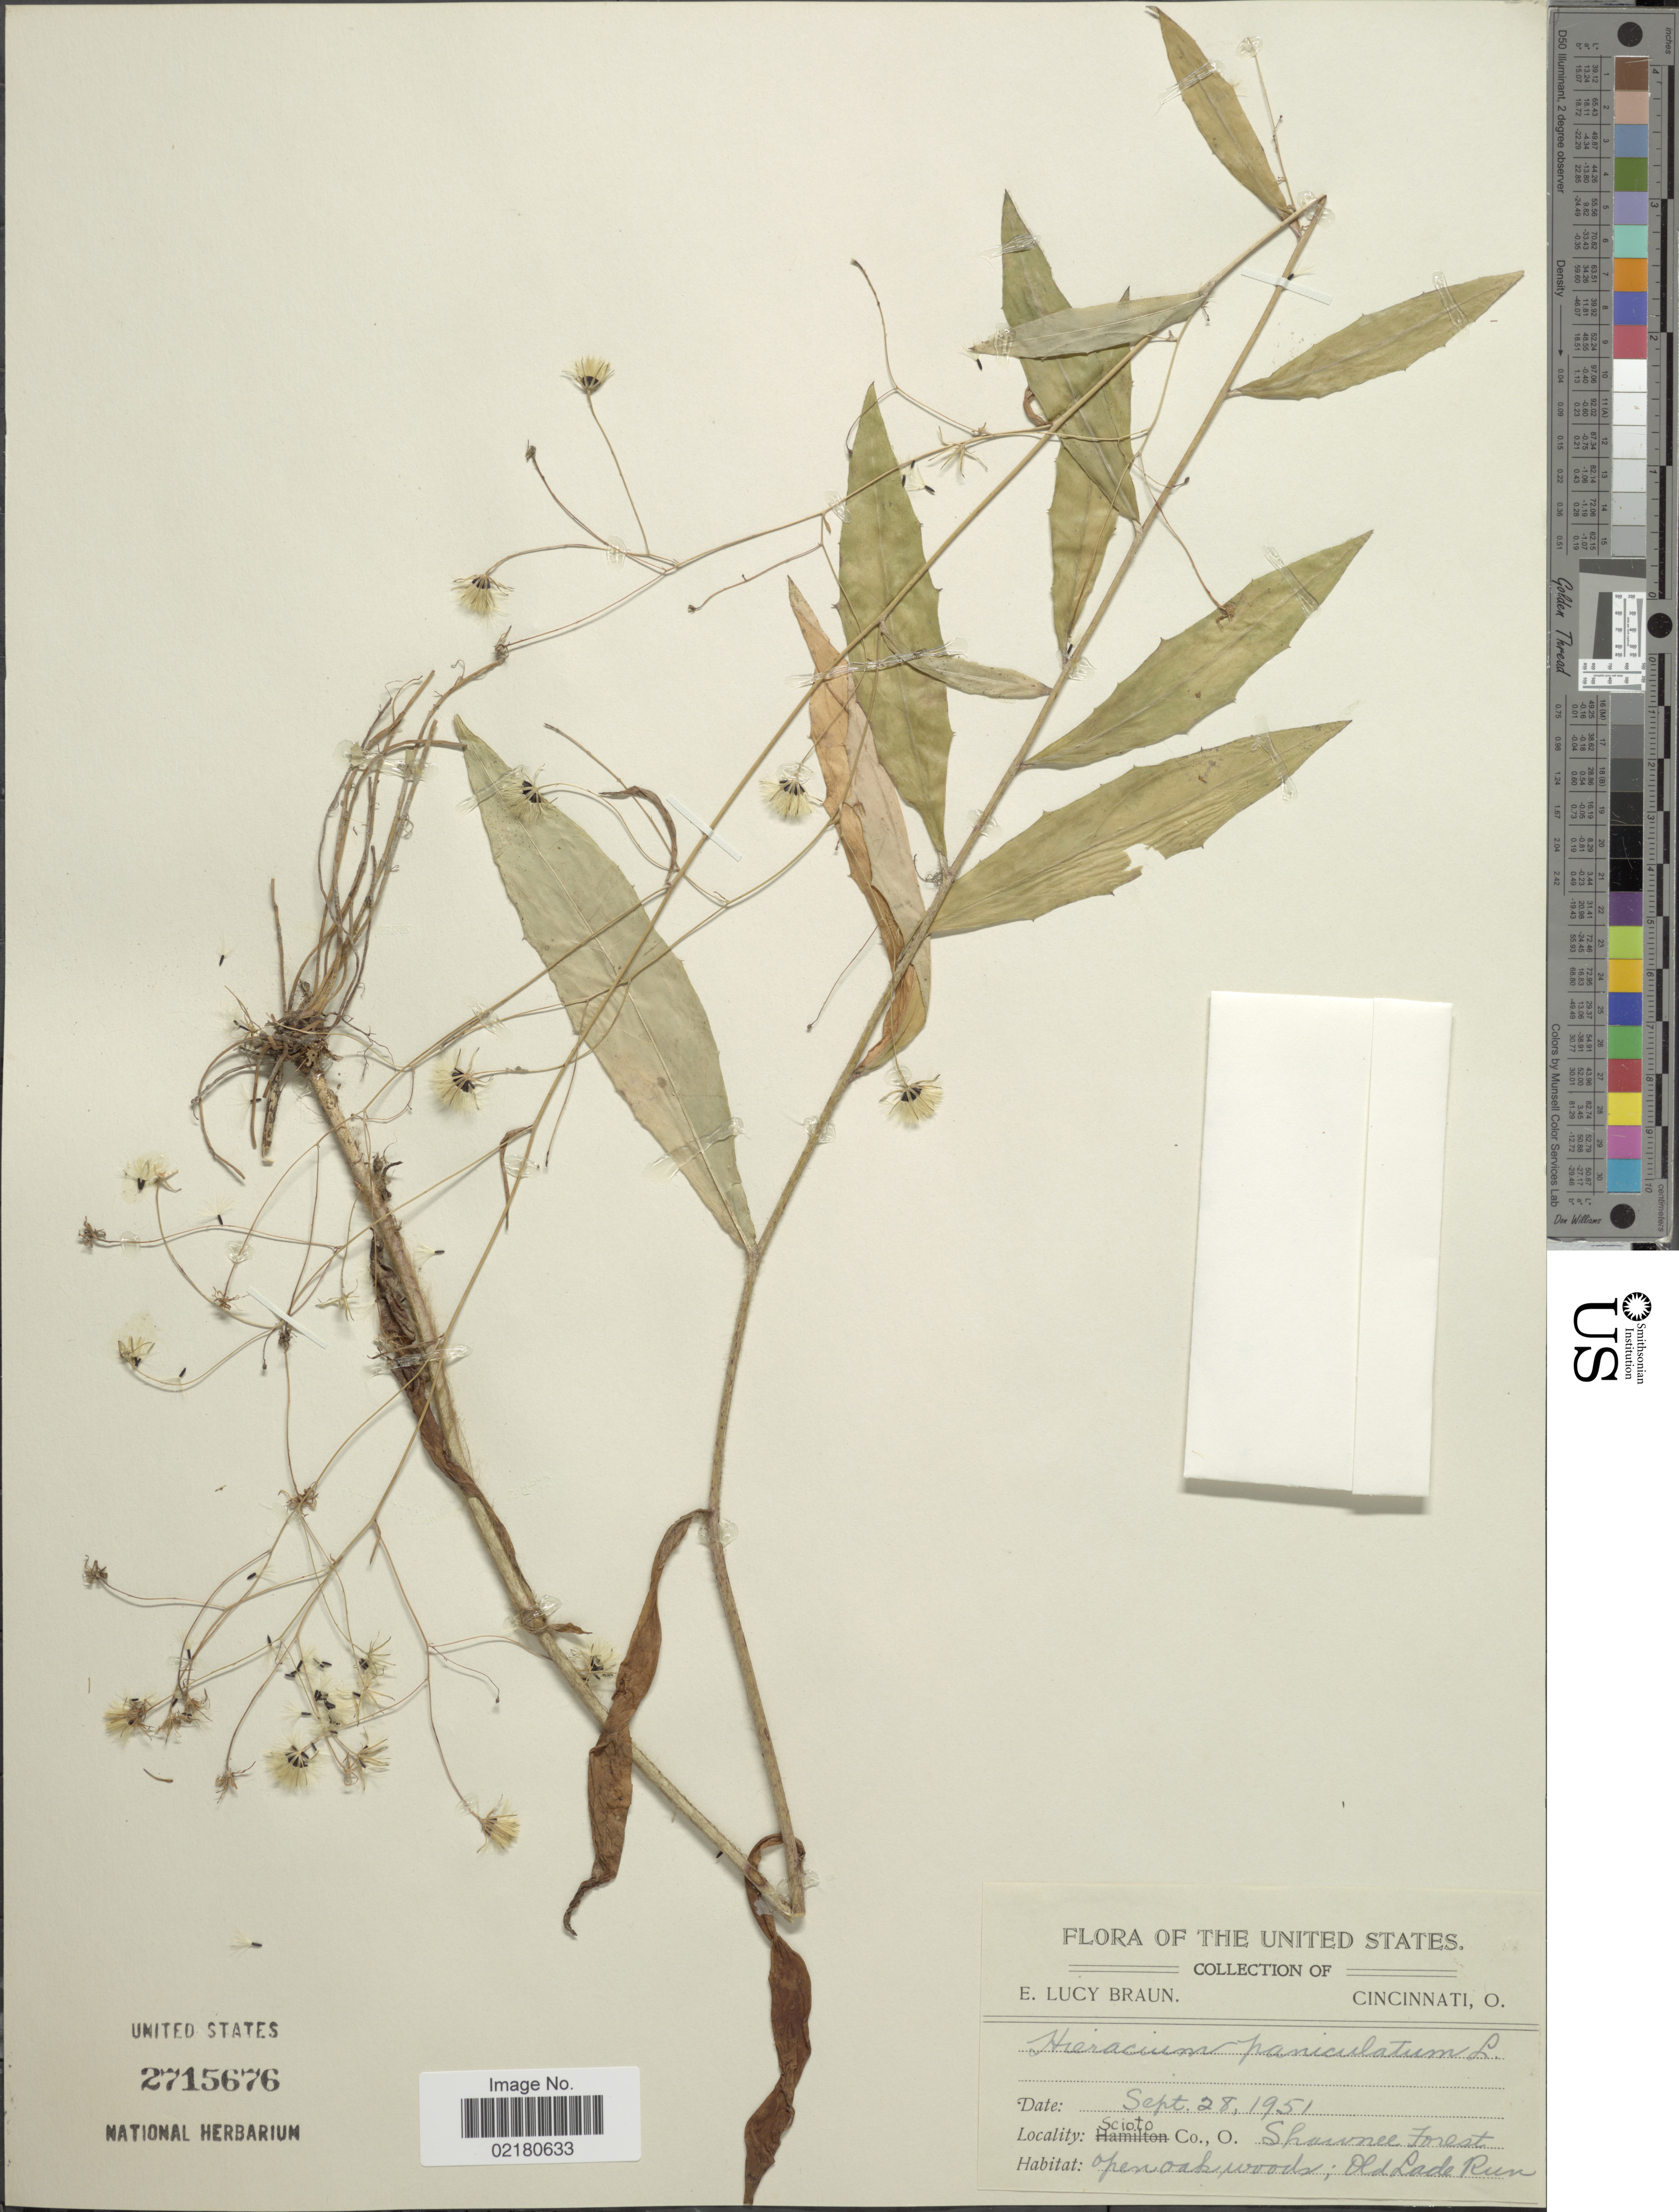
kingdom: Plantae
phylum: Tracheophyta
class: Magnoliopsida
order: Asterales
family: Asteraceae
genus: Hieracium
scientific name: Hieracium paniculatum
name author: L.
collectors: E. L. Braun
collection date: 1951-09-28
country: United States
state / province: Ohio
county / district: Scioto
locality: Shawnee Forest, Open oak woods; Old Lade Run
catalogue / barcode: US 2715676